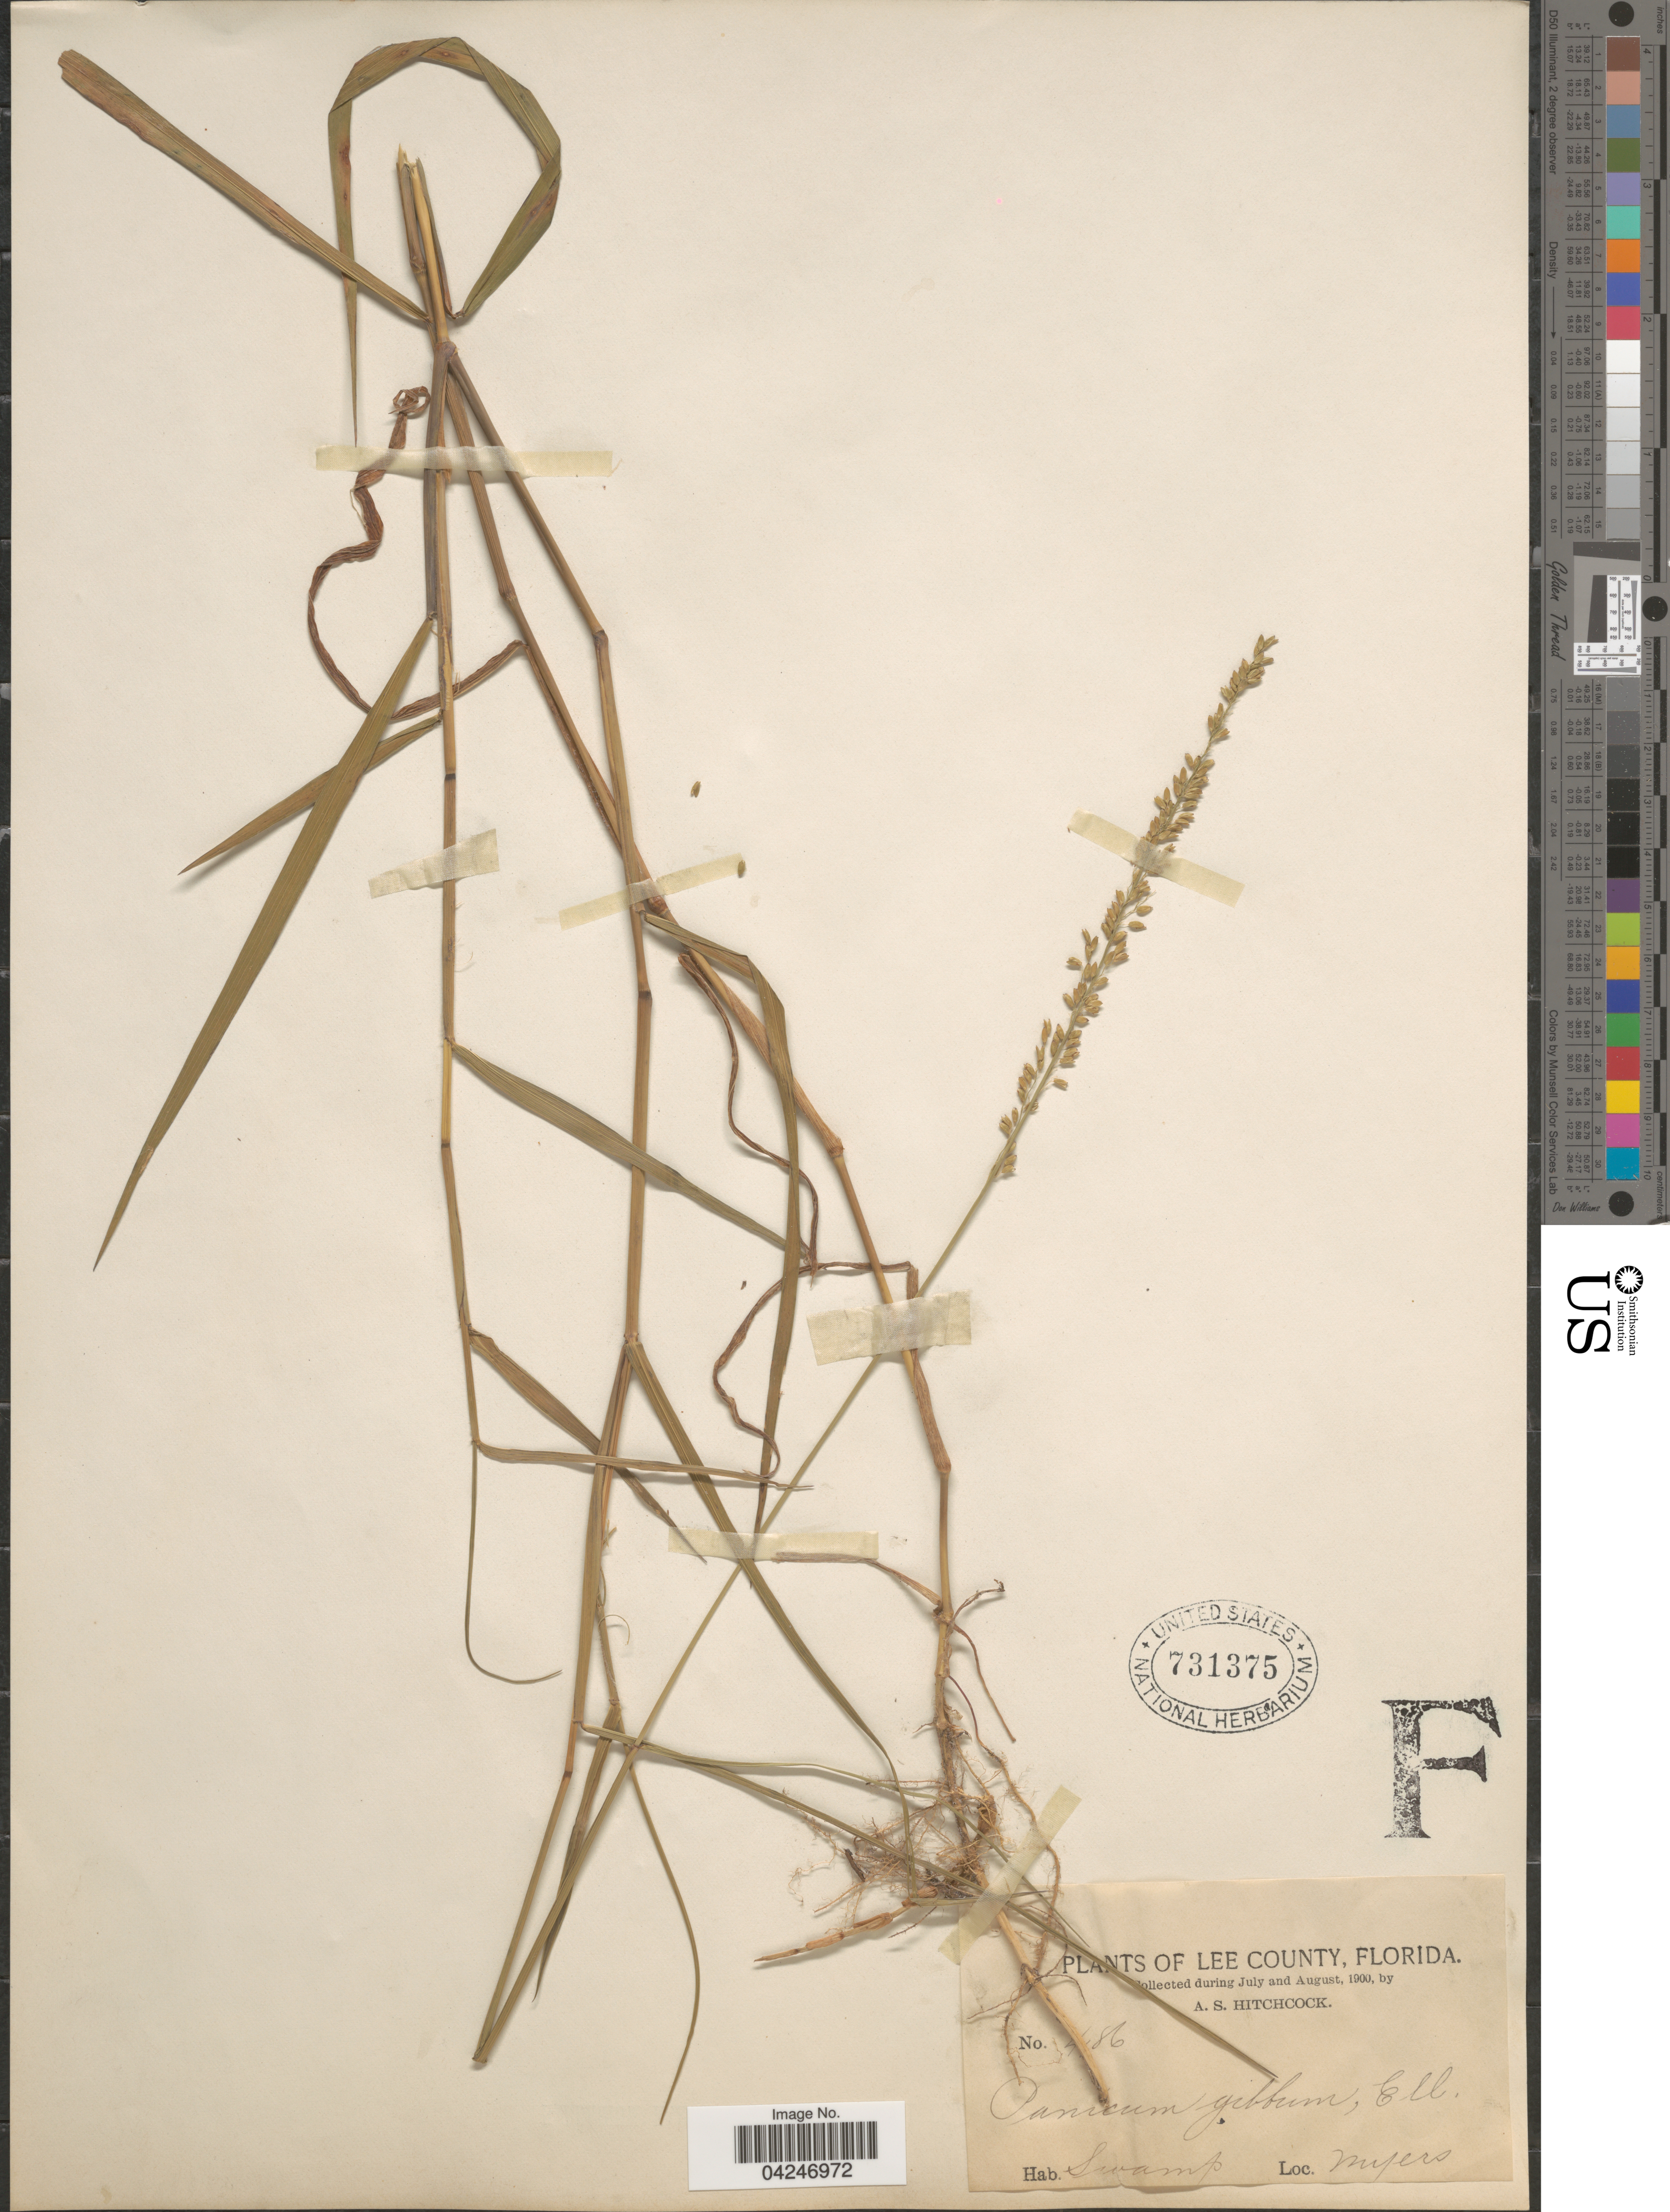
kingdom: Plantae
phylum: Tracheophyta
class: Liliopsida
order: Poales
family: Poaceae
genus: Sacciolepis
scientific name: Sacciolepis striata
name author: (L.) Nash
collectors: A. S. Hitchcock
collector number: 4!86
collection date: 1900-07/1900-08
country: United States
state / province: Florida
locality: Lee County. Swamp. Myers.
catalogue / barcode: US 731375